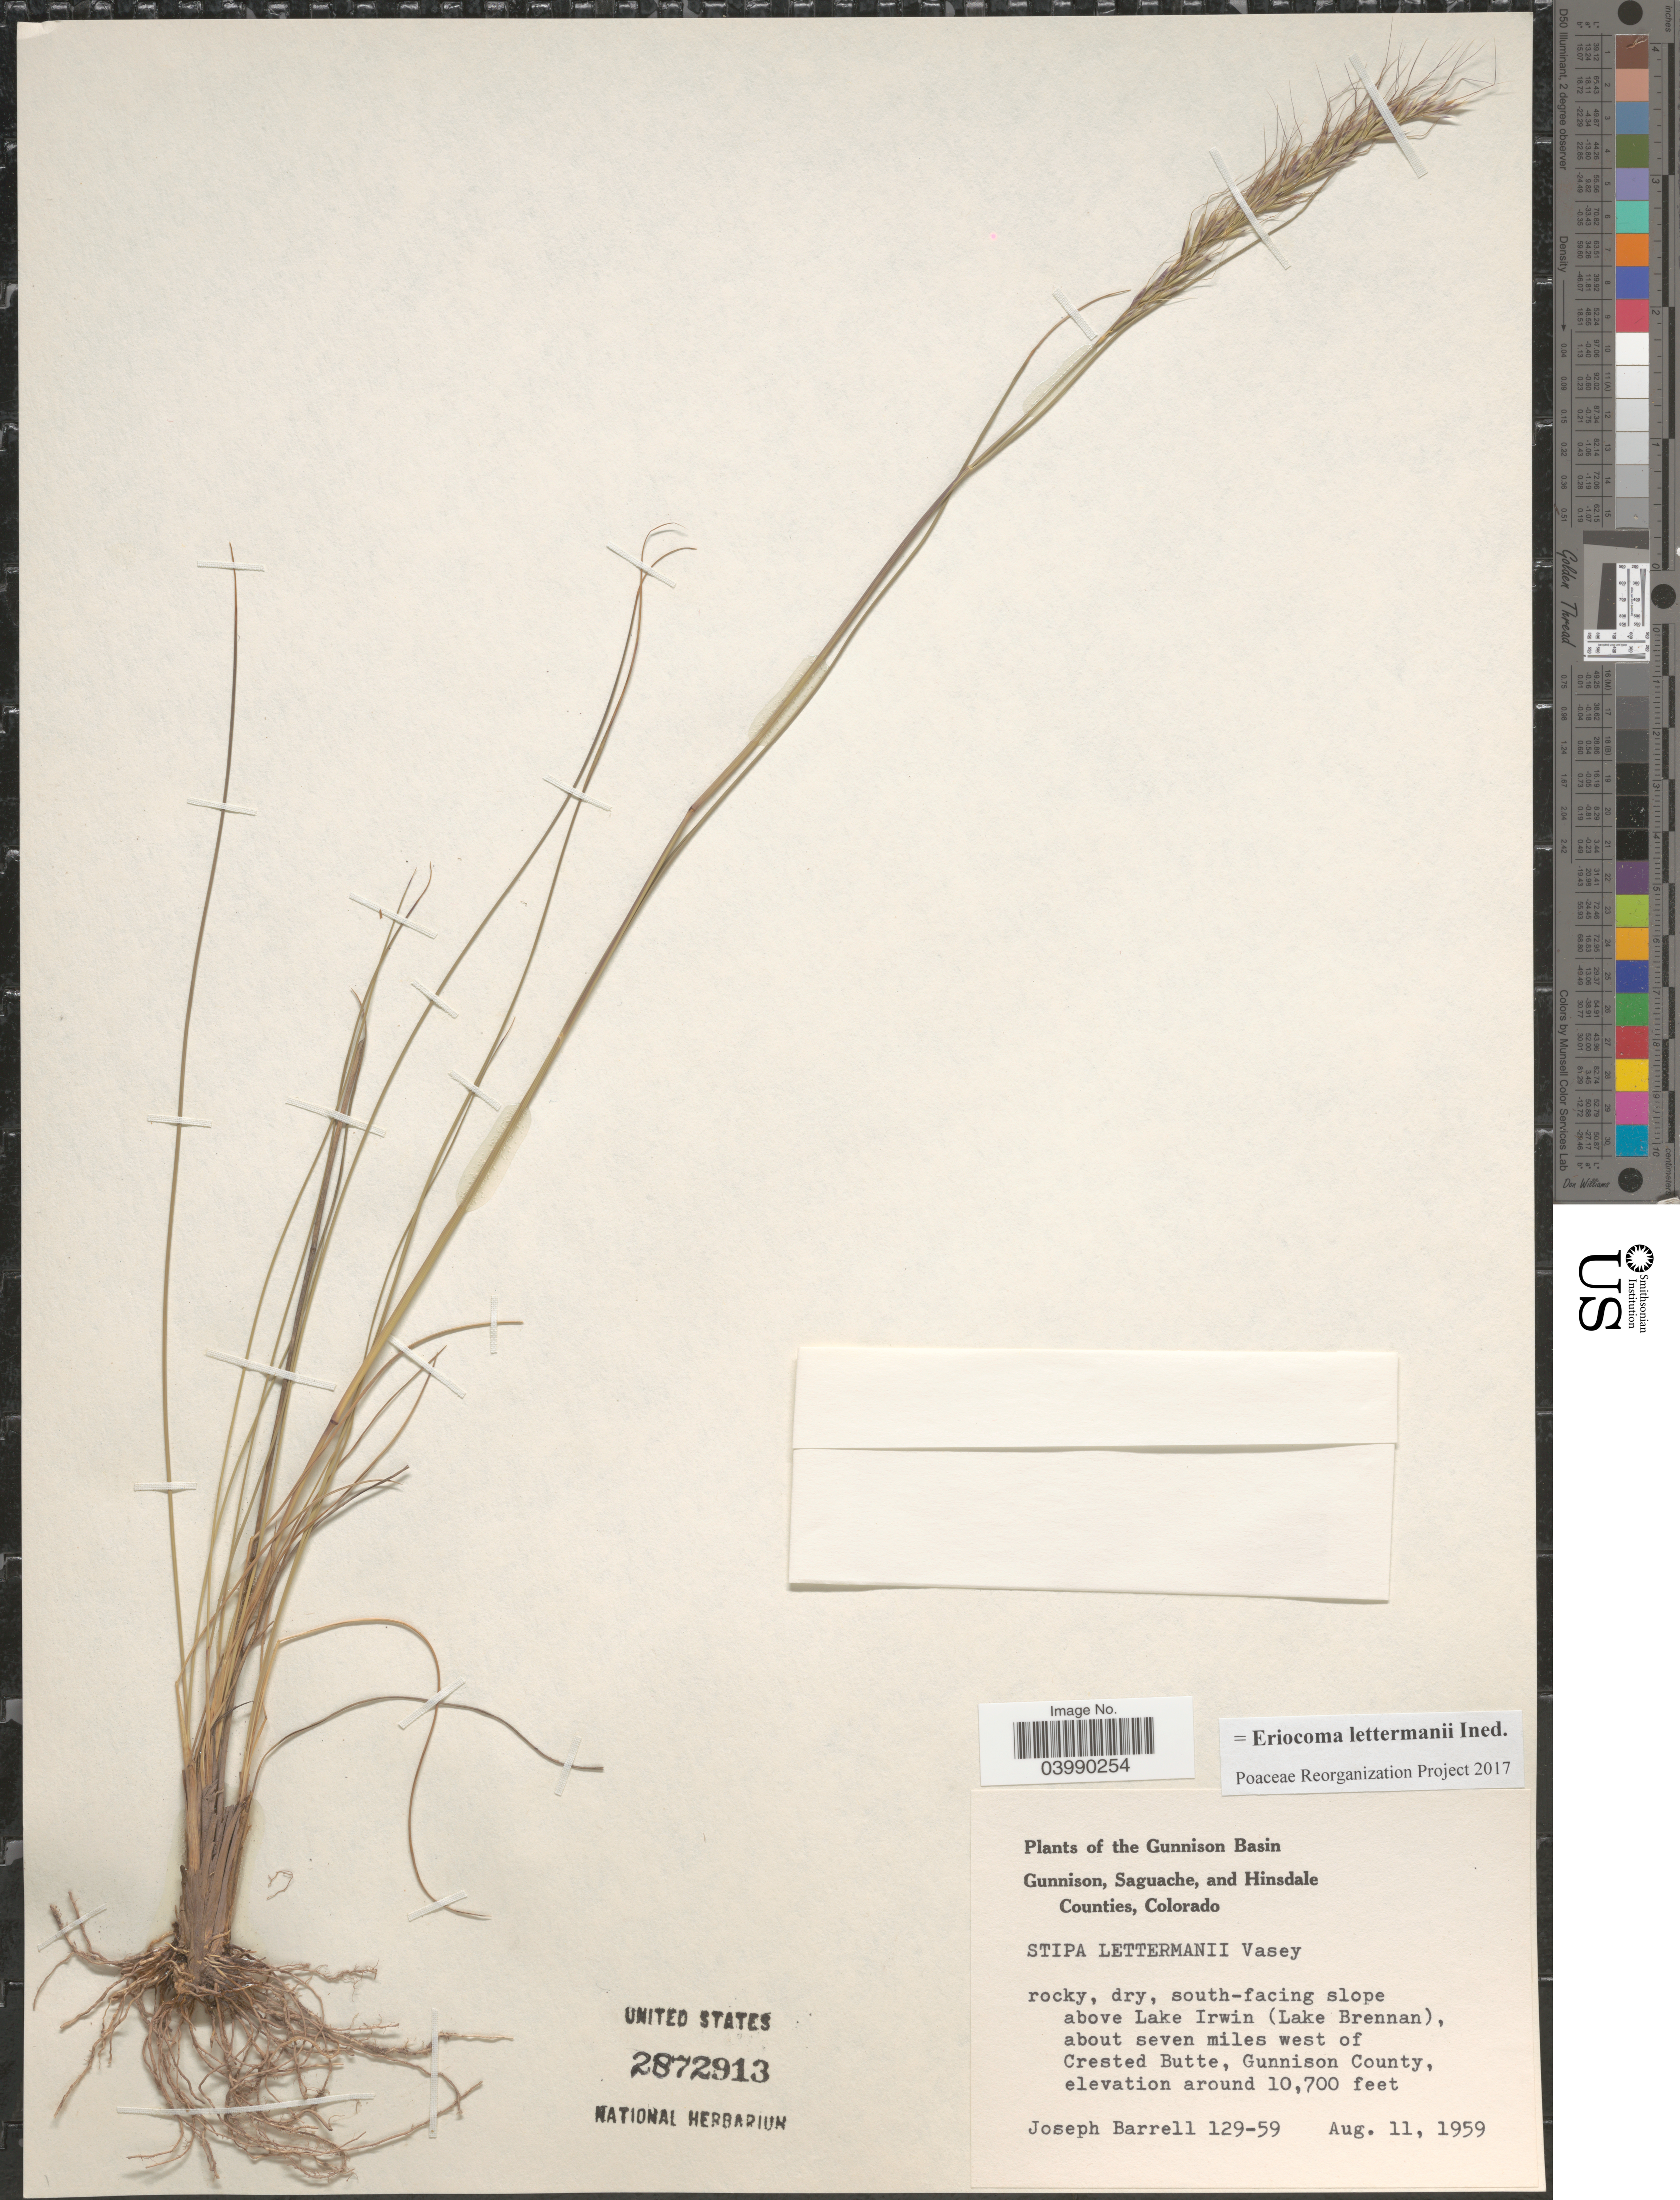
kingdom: Plantae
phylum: Tracheophyta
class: Liliopsida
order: Poales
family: Poaceae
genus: Eriocoma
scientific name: Eriocoma lettermanii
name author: (Vasey) Romasch.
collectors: J. Barrell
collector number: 129-59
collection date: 1959-08-11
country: United States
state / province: Colorado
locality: The Gunnison Basin. South-facing slope above Lake Irwin (Lake Brennan), about seven miles west of Crested Butte, Gunnison County.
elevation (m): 3261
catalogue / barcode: US 2872913